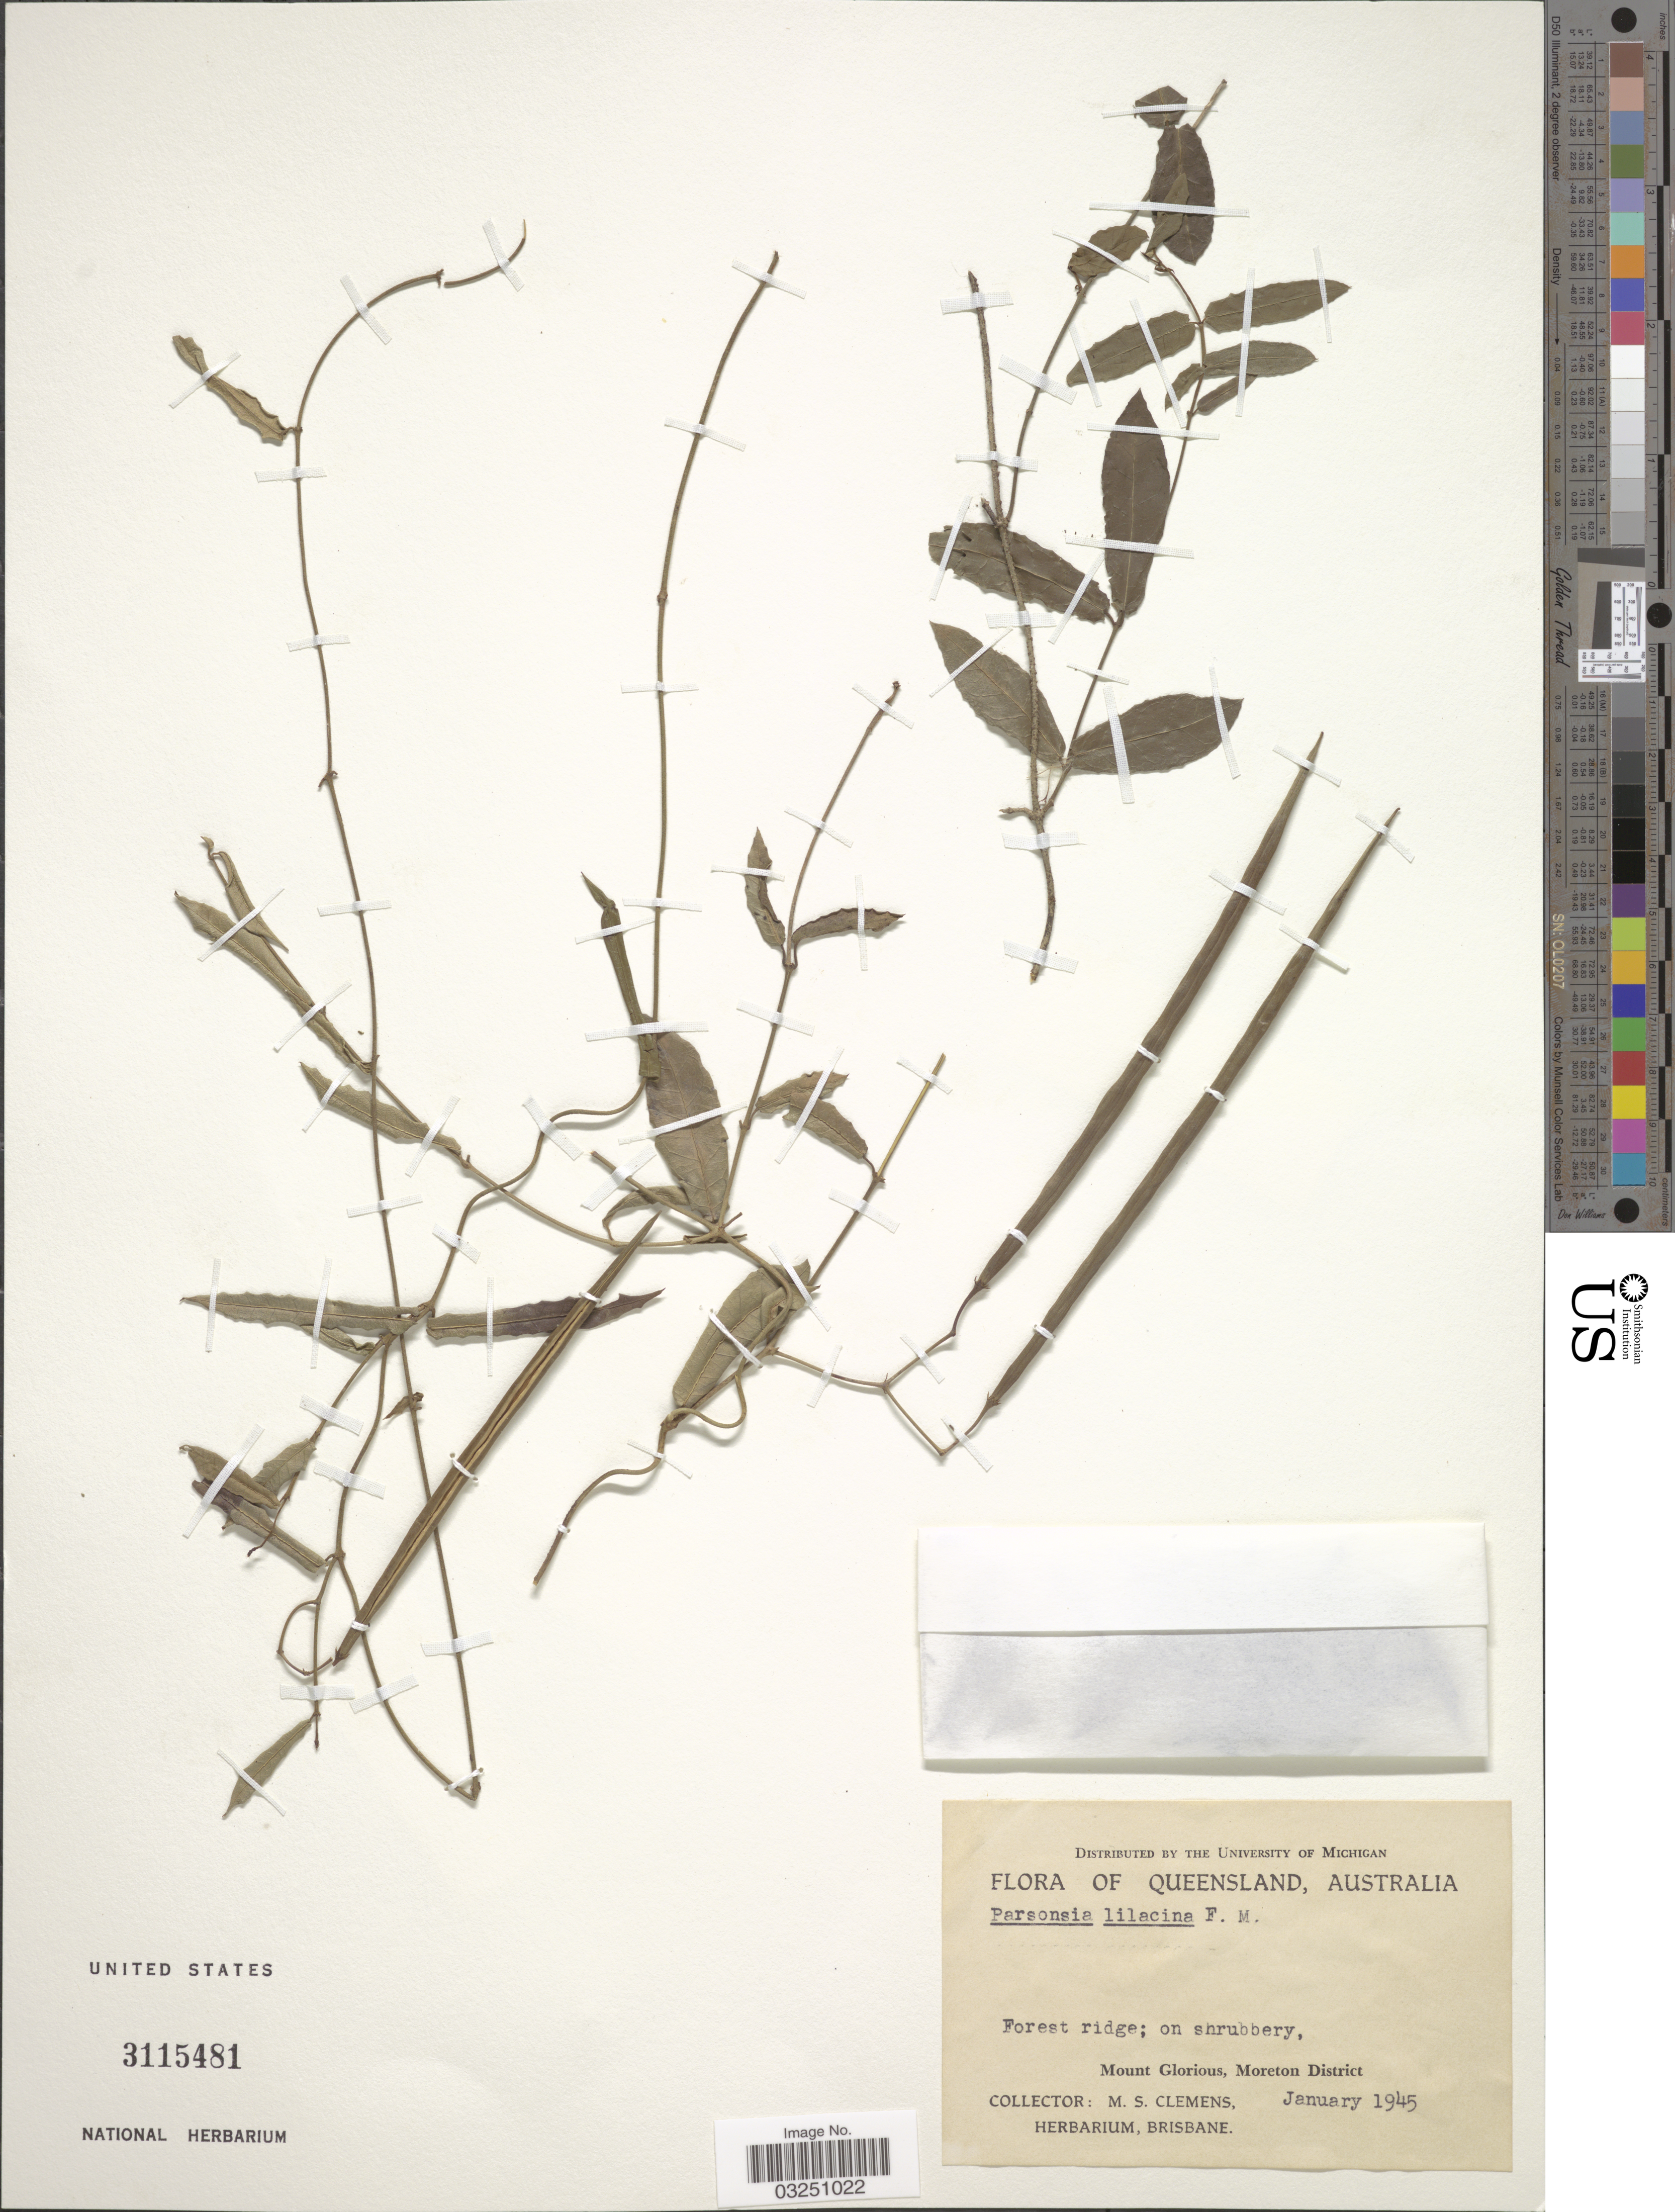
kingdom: Plantae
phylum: Tracheophyta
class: Magnoliopsida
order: Myrtales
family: Lythraceae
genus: Parsonsia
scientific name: Parsonsia lilacina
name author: F. Muell.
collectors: M. S. Clemens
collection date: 1945-01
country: Australia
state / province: Queensland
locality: Mount Glorious, Moreton District.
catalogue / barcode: US 3115481